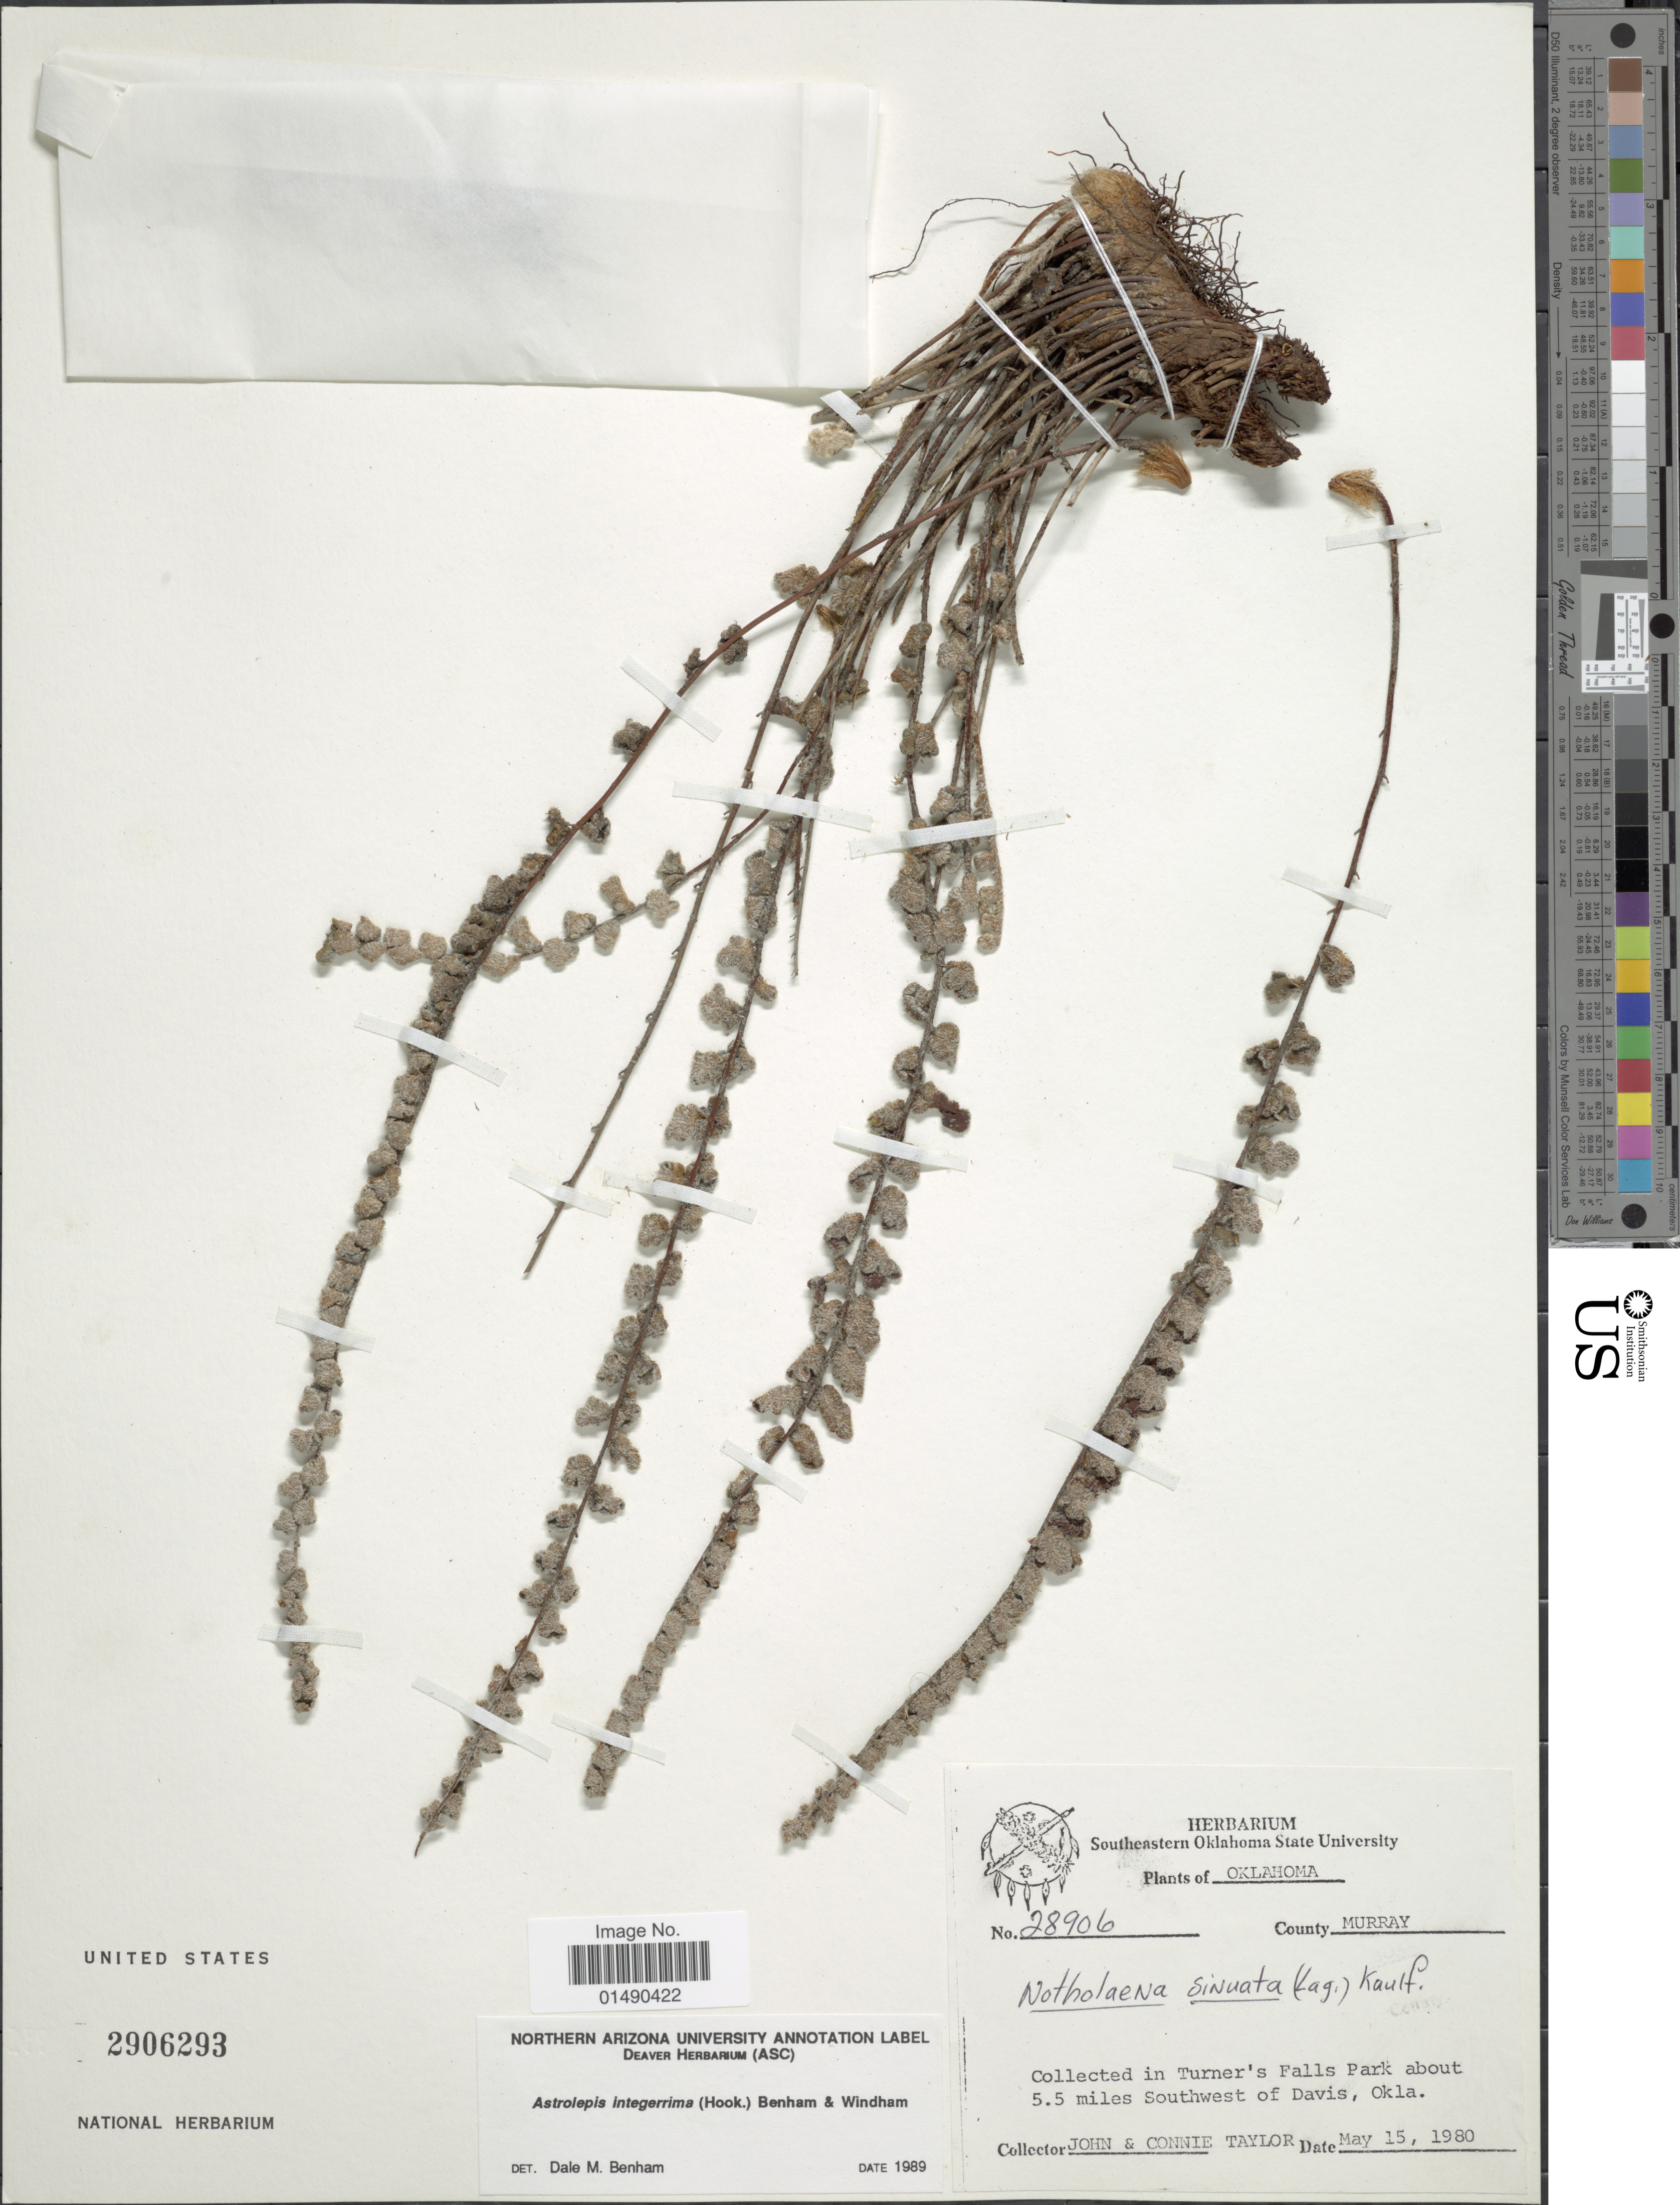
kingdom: Plantae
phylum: Tracheophyta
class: Polypodiopsida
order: Polypodiales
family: Pteridaceae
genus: Astrolepis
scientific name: Astrolepis integerrima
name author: (Hook.) D.M. Benham & Windham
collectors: J. Taylor & C. Taylor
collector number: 28906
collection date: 1980-05-15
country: United States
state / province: Oklahoma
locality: County Murray, Collected in Turner's Falls Park about 5.5 miles Southwest of Davis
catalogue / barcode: US 2906293